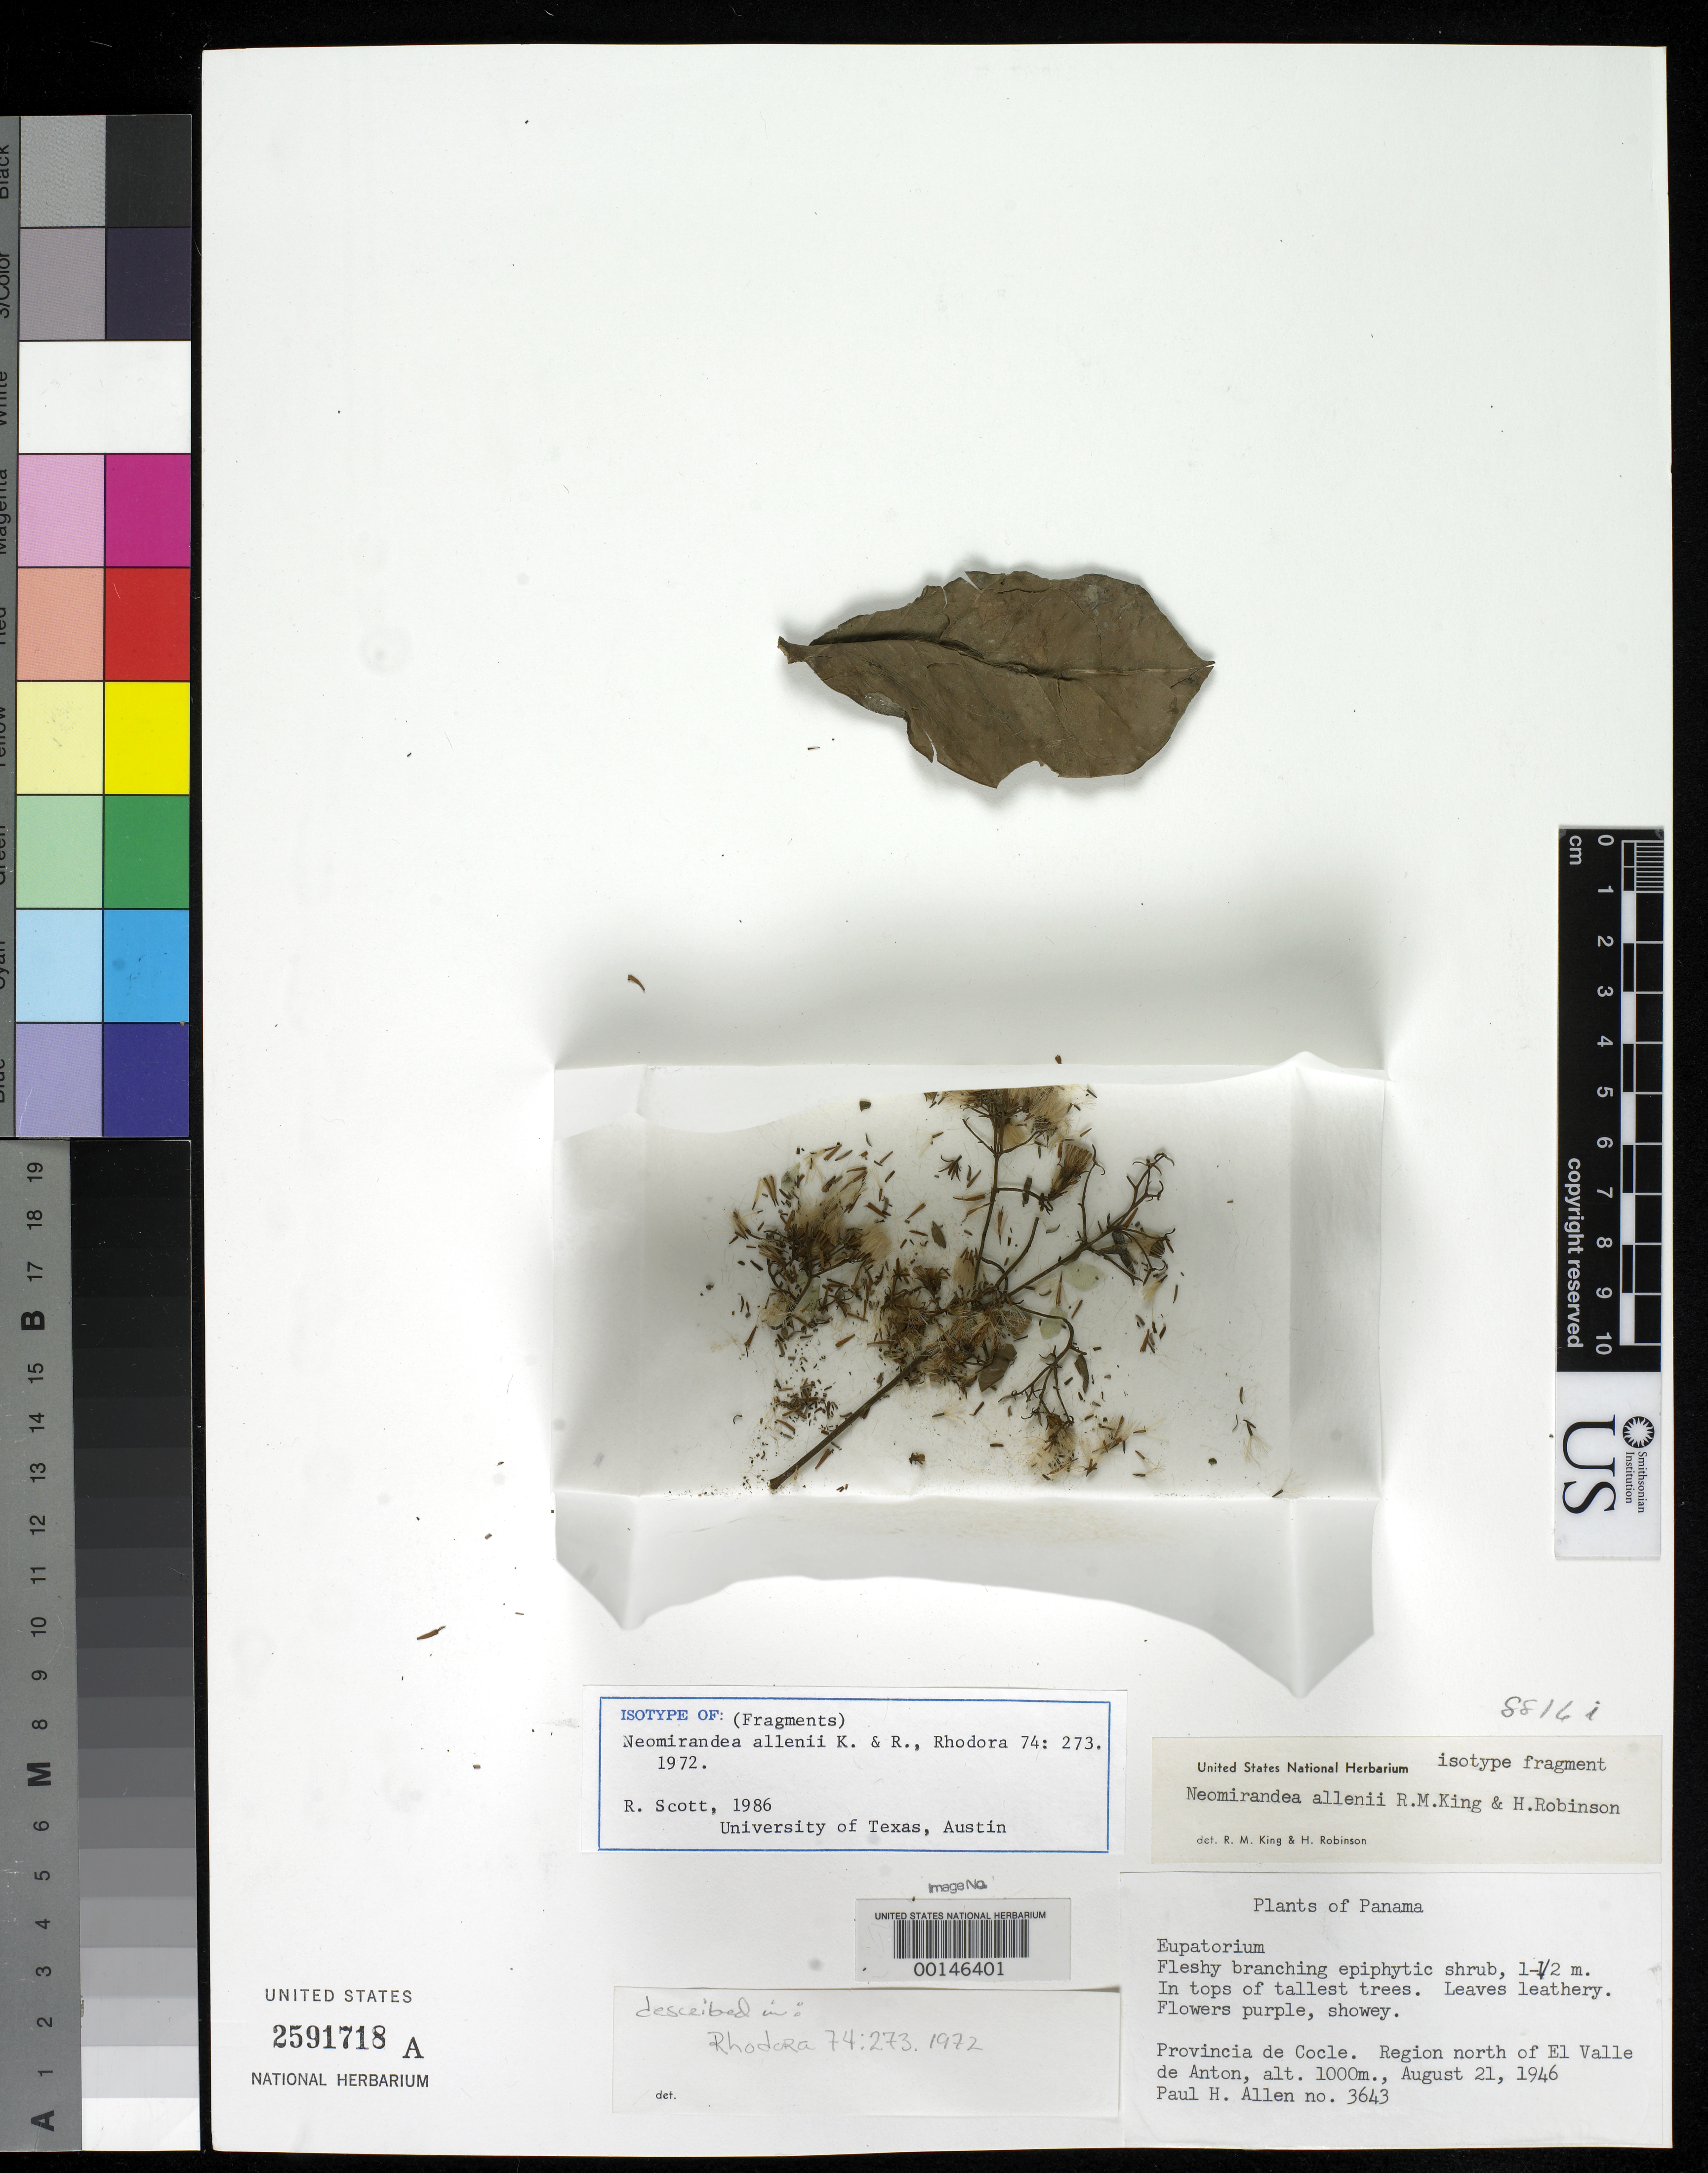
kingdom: Plantae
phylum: Tracheophyta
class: Magnoliopsida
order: Asterales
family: Asteraceae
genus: Neomirandea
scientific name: Neomirandea allenii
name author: R.M. King & H. Rob.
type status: Type Fragment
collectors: P. H. Allen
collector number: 3643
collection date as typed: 21 Aug 1946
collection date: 1946-08-21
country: Panama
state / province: Coclé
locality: North of el Valle De Anton.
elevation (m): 1000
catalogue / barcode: US 2591718A